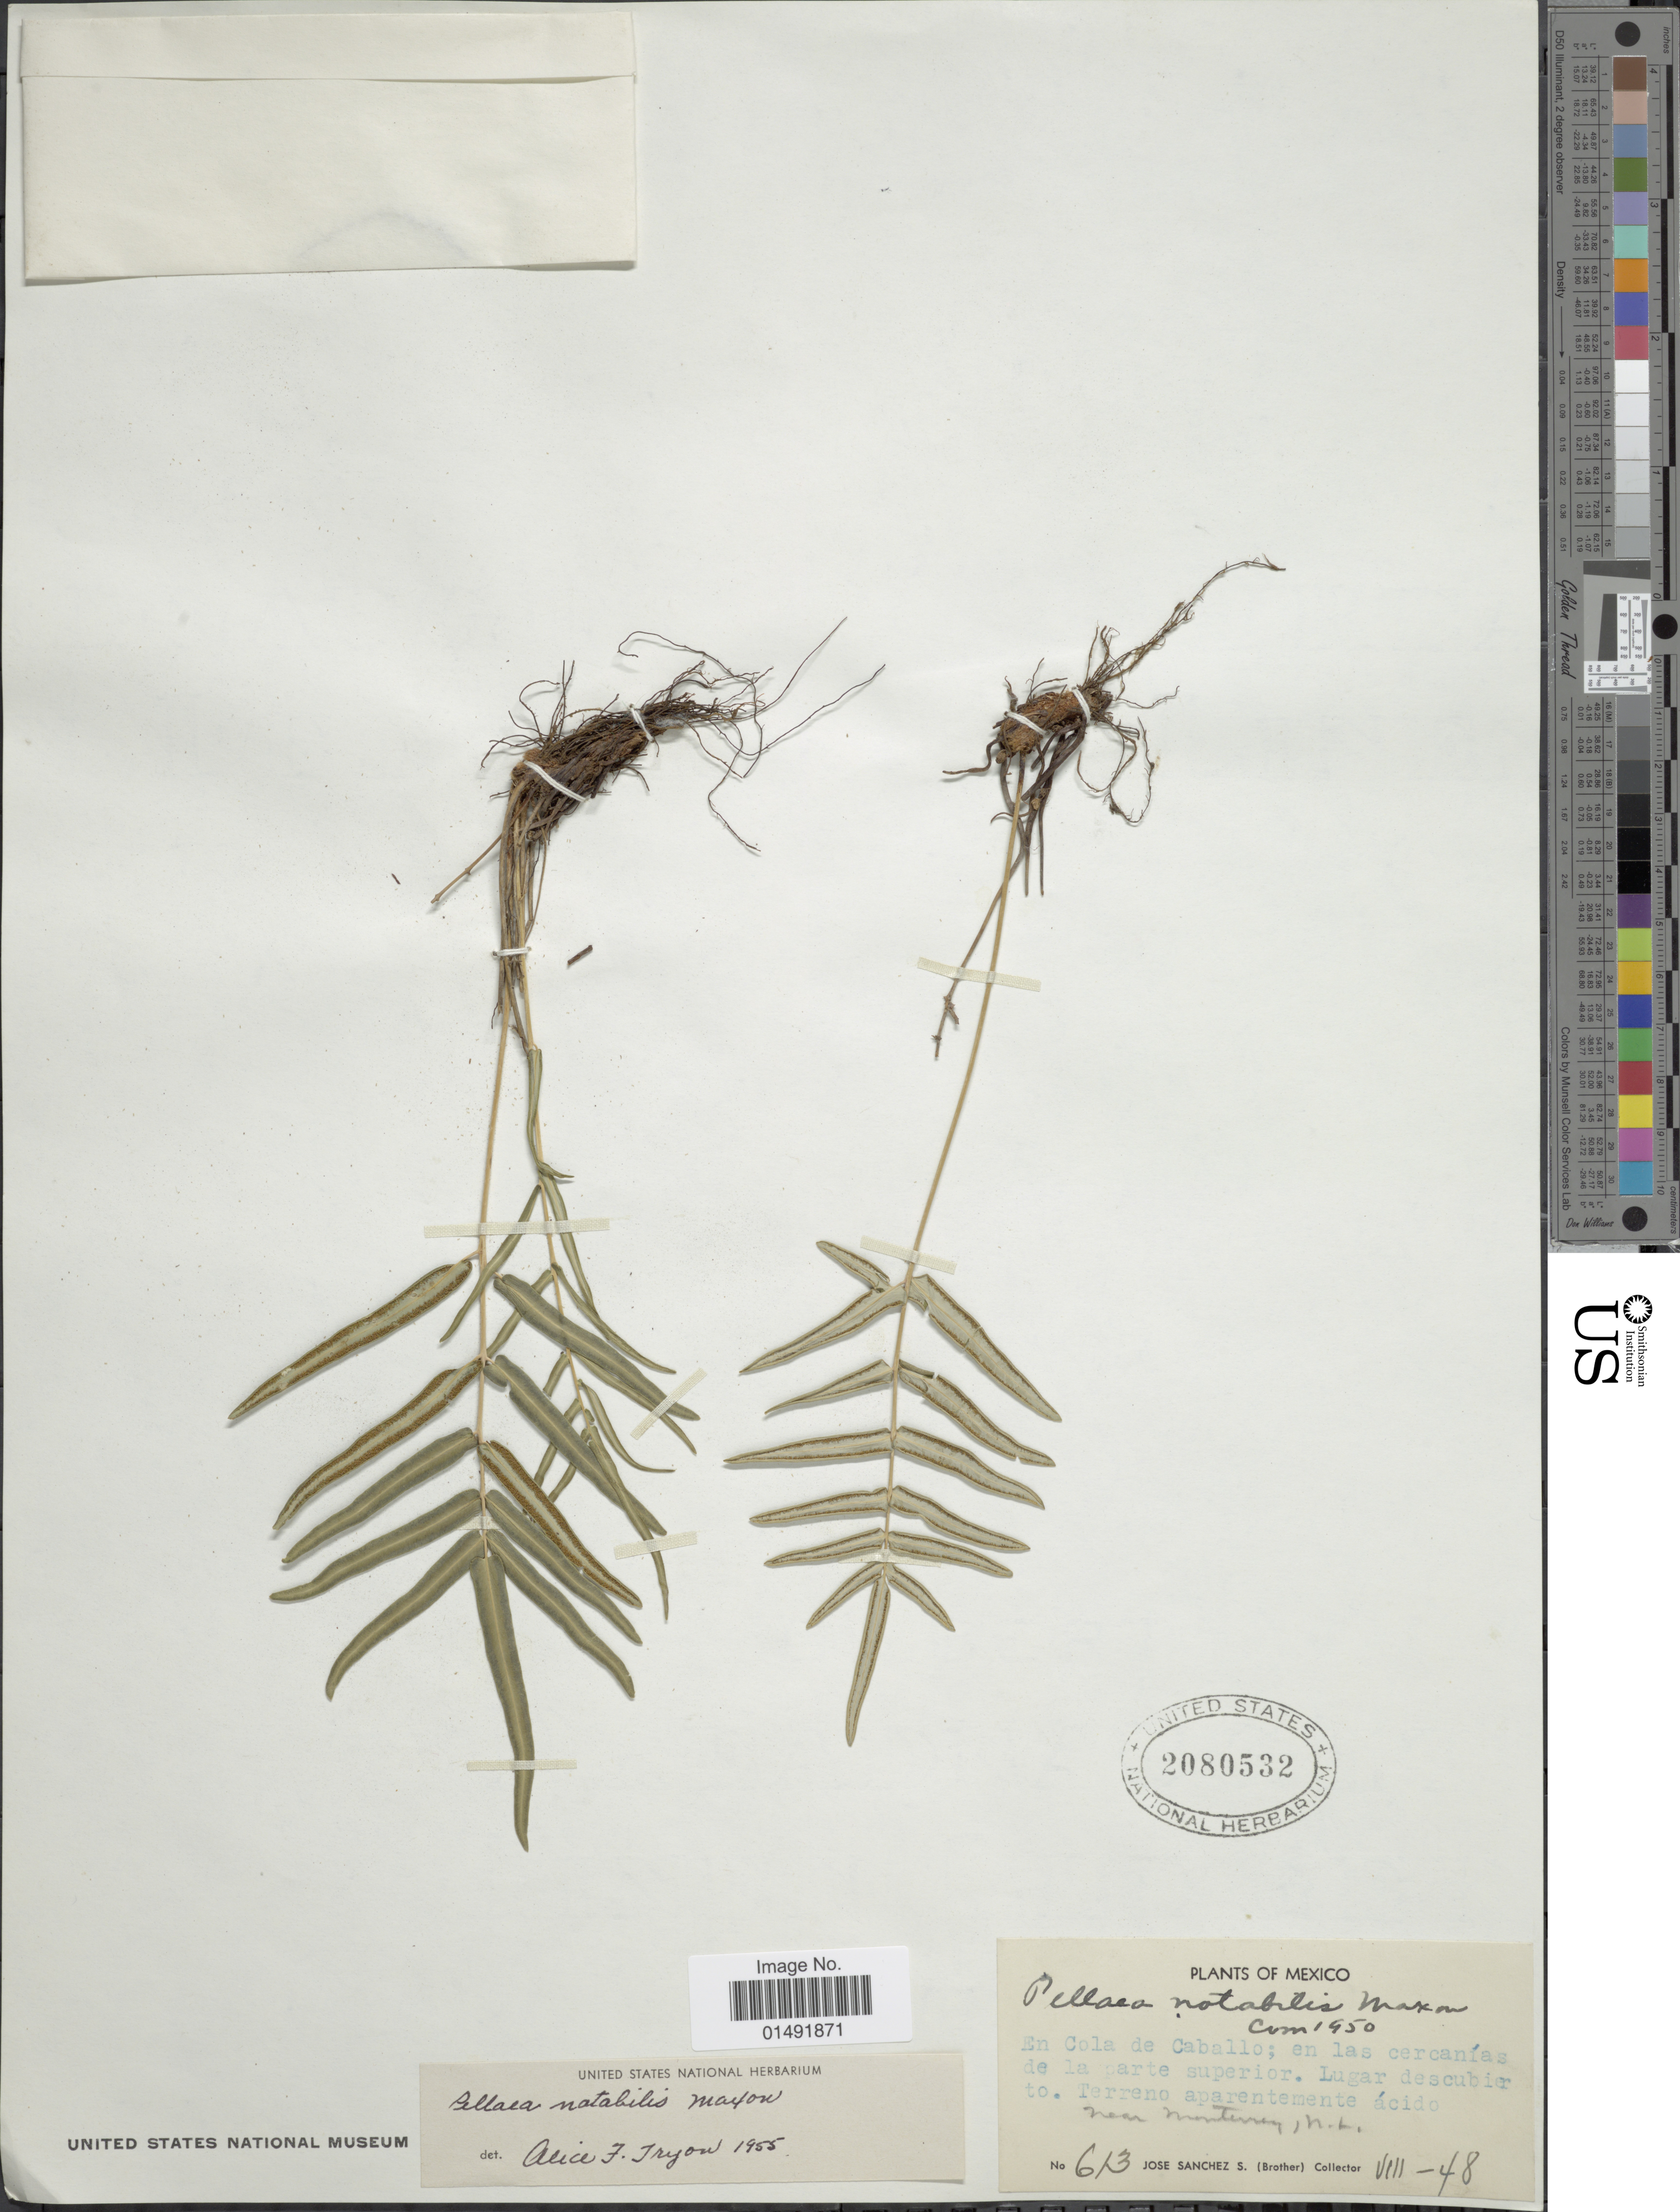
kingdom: Plantae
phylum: Tracheophyta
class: Polypodiopsida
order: Polypodiales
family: Pteridaceae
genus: Pellaea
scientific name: Pellaea notabilis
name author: Maxon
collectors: J. Sanchez S.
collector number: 613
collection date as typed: Transcribed d/m/y: /8/48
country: Mexico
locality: En Cola de Caballo; en las cercanías de la parte superior. Lugar descubir to Terreno aparentemente ácido near Monterrey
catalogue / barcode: US 2080532